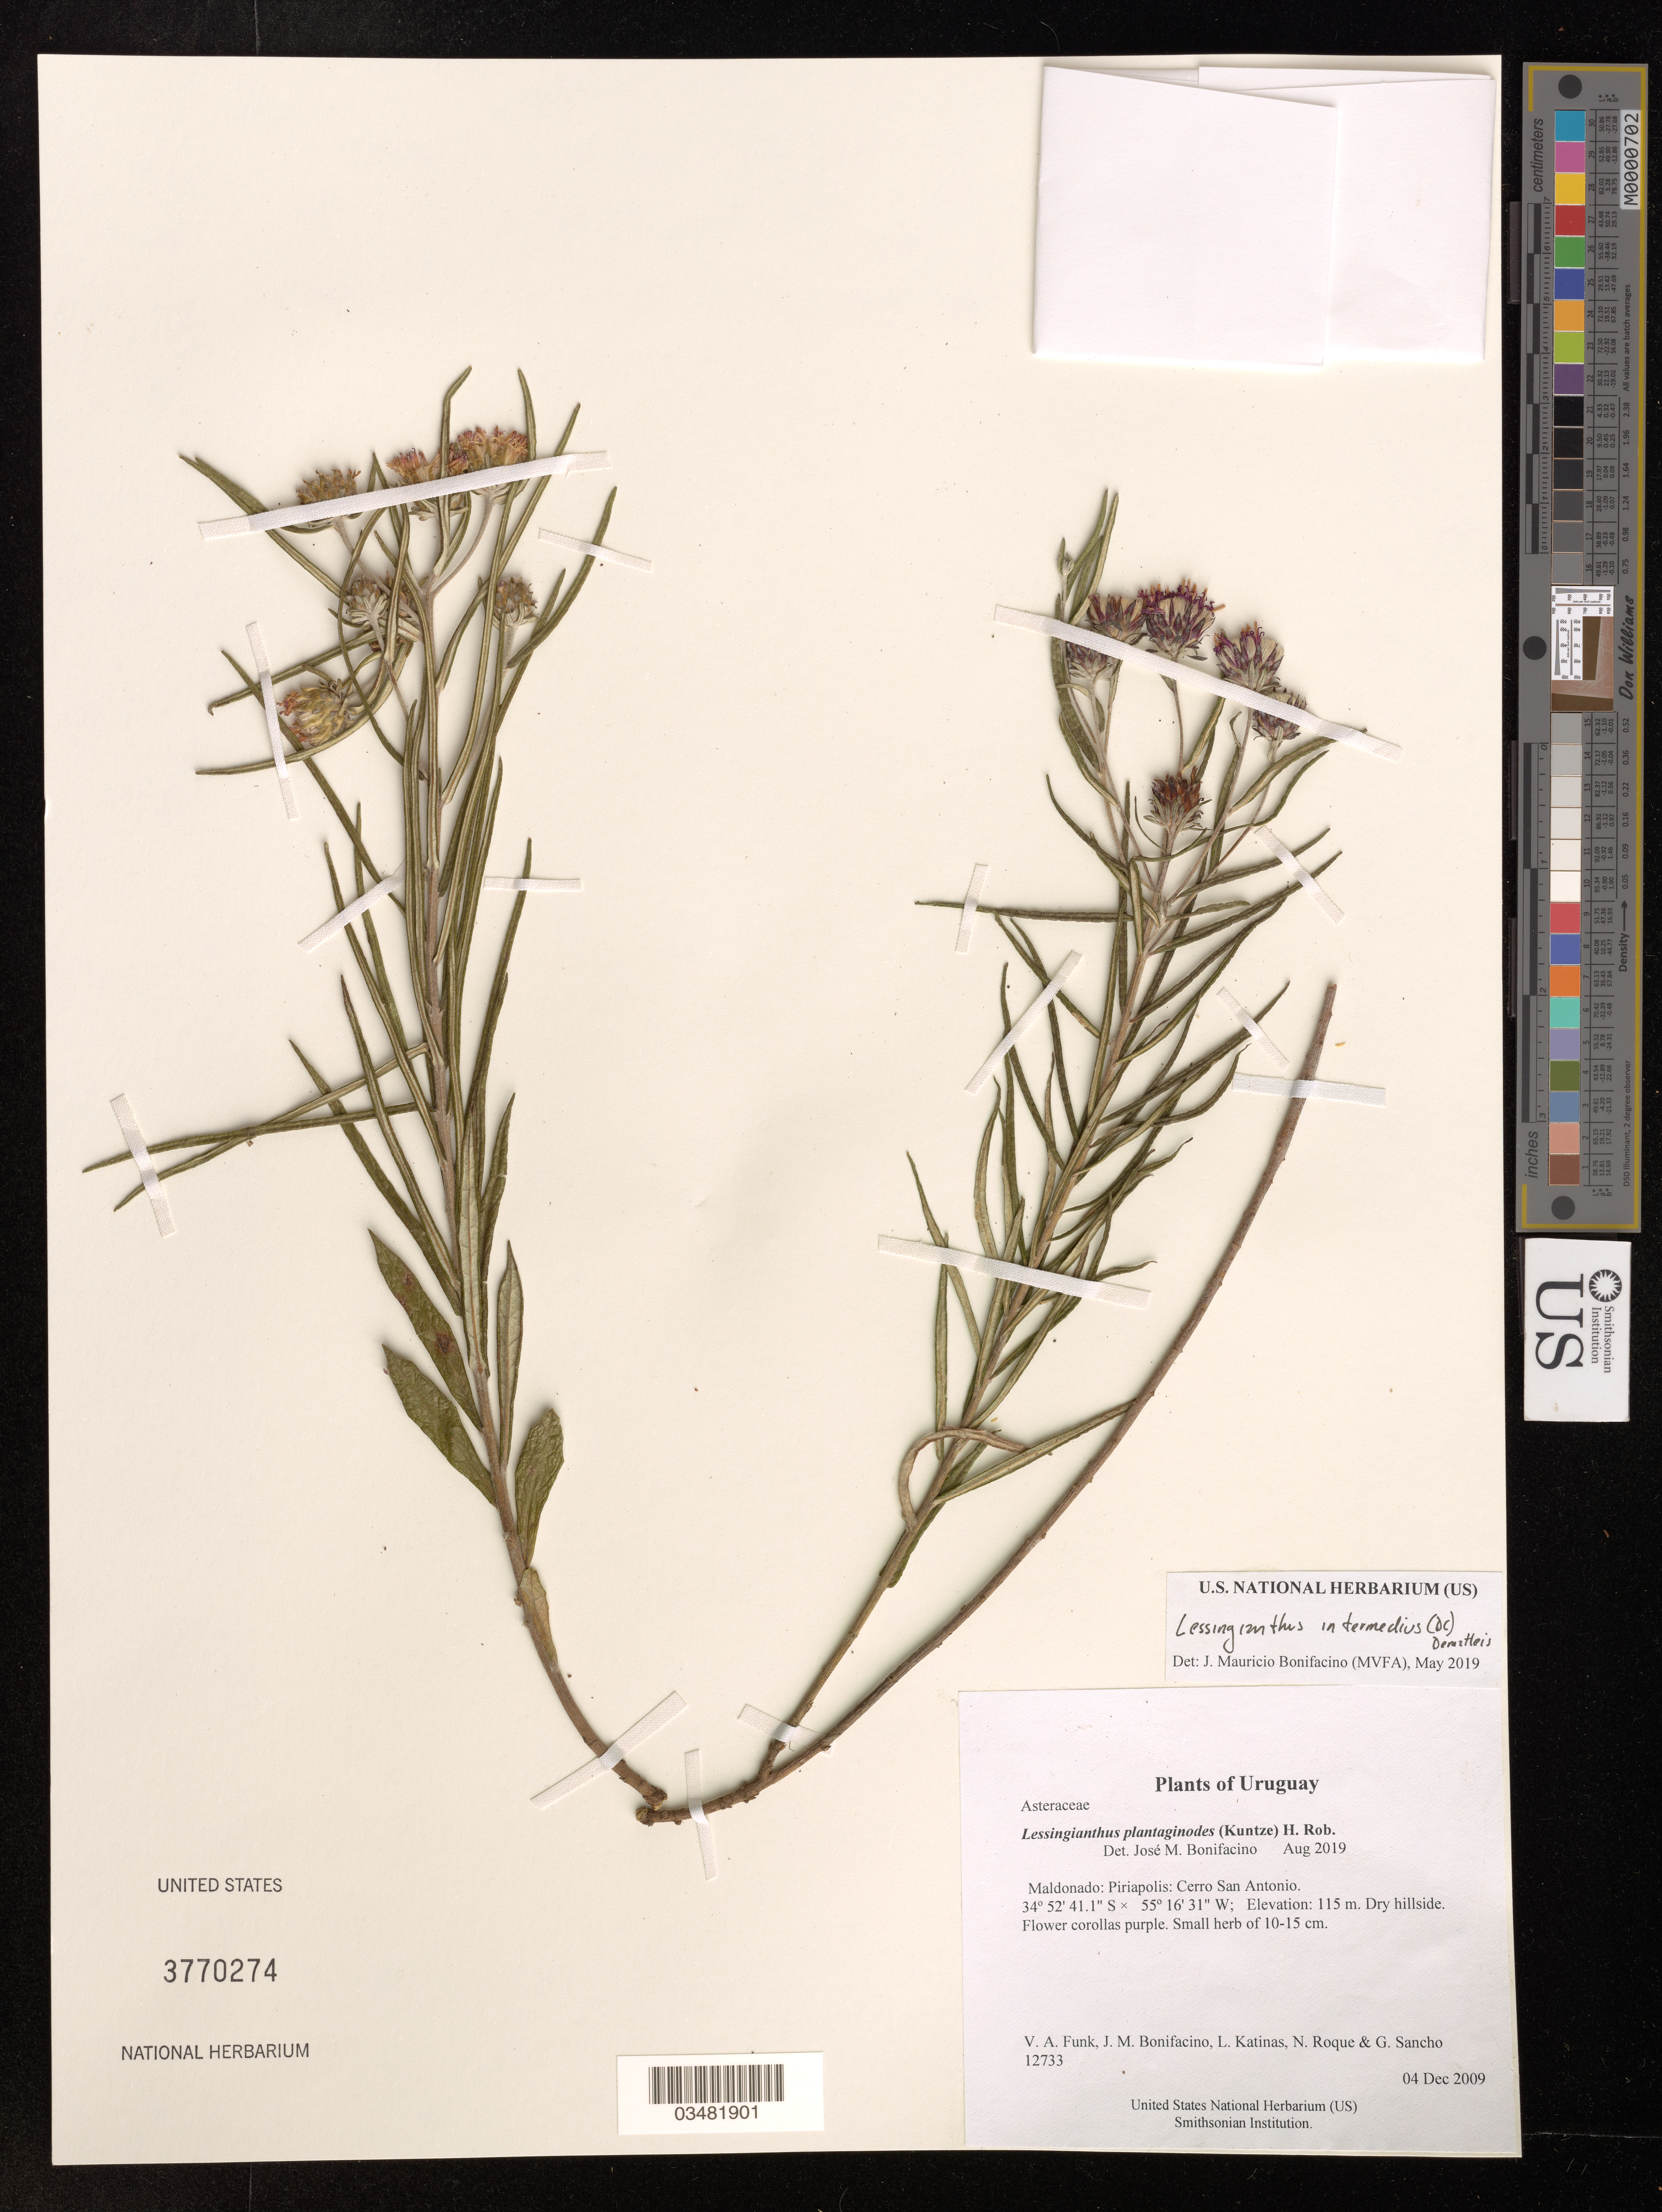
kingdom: Plantae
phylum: Tracheophyta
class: Magnoliopsida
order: Asterales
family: Asteraceae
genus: Lessingianthus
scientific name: Lessingianthus intermedius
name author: (DC.) Dematt.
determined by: Bonifacino, José Mauricio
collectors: V. Funk, M. Bonifacino, L. Katinas & N. Roque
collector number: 12733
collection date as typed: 4 Dec 2009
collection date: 2009-12-04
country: Uruguay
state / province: Maldonado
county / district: Piriapolis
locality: Cerro San Antonio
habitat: Dry hillside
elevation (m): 115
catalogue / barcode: US 3770274